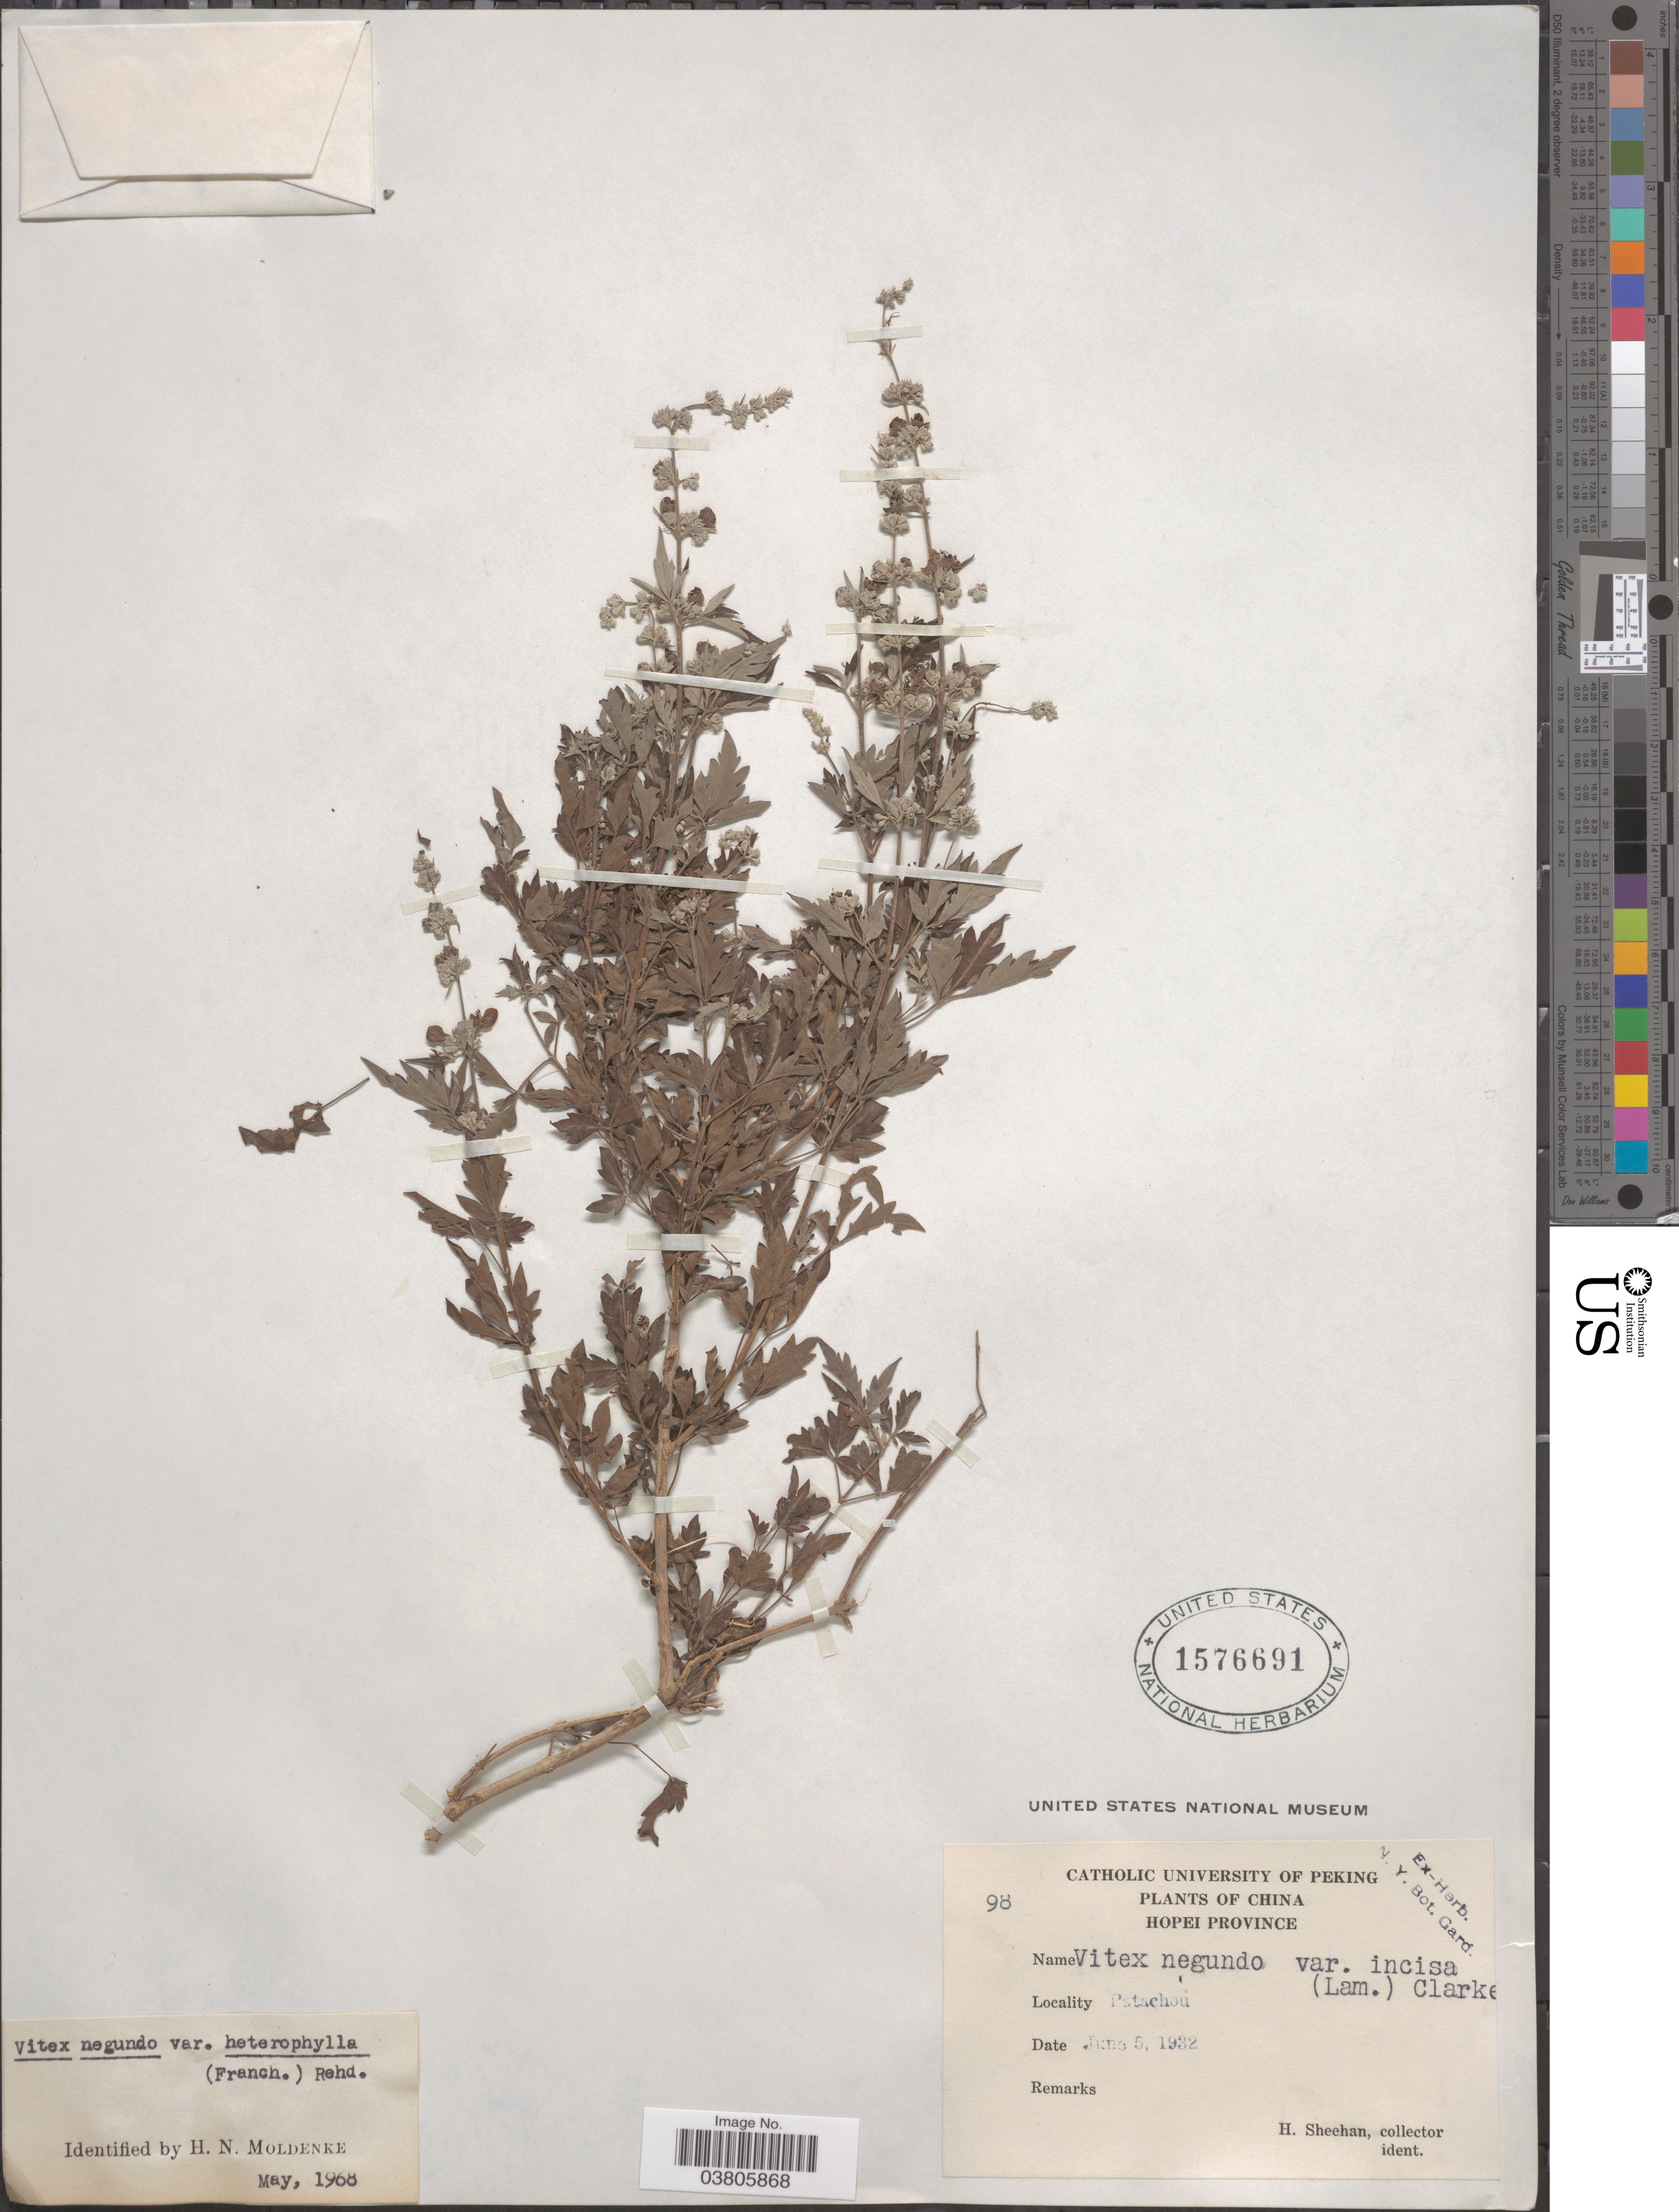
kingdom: Plantae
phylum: Tracheophyta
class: Magnoliopsida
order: Lamiales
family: Lamiaceae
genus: Vitex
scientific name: Vitex negundo var. heterophylla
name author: (Franch.) Rehder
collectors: H. Sheehan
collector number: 98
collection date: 1932-06-05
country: China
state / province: Hebei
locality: Hopei Province. Patachoú.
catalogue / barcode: US 1576691